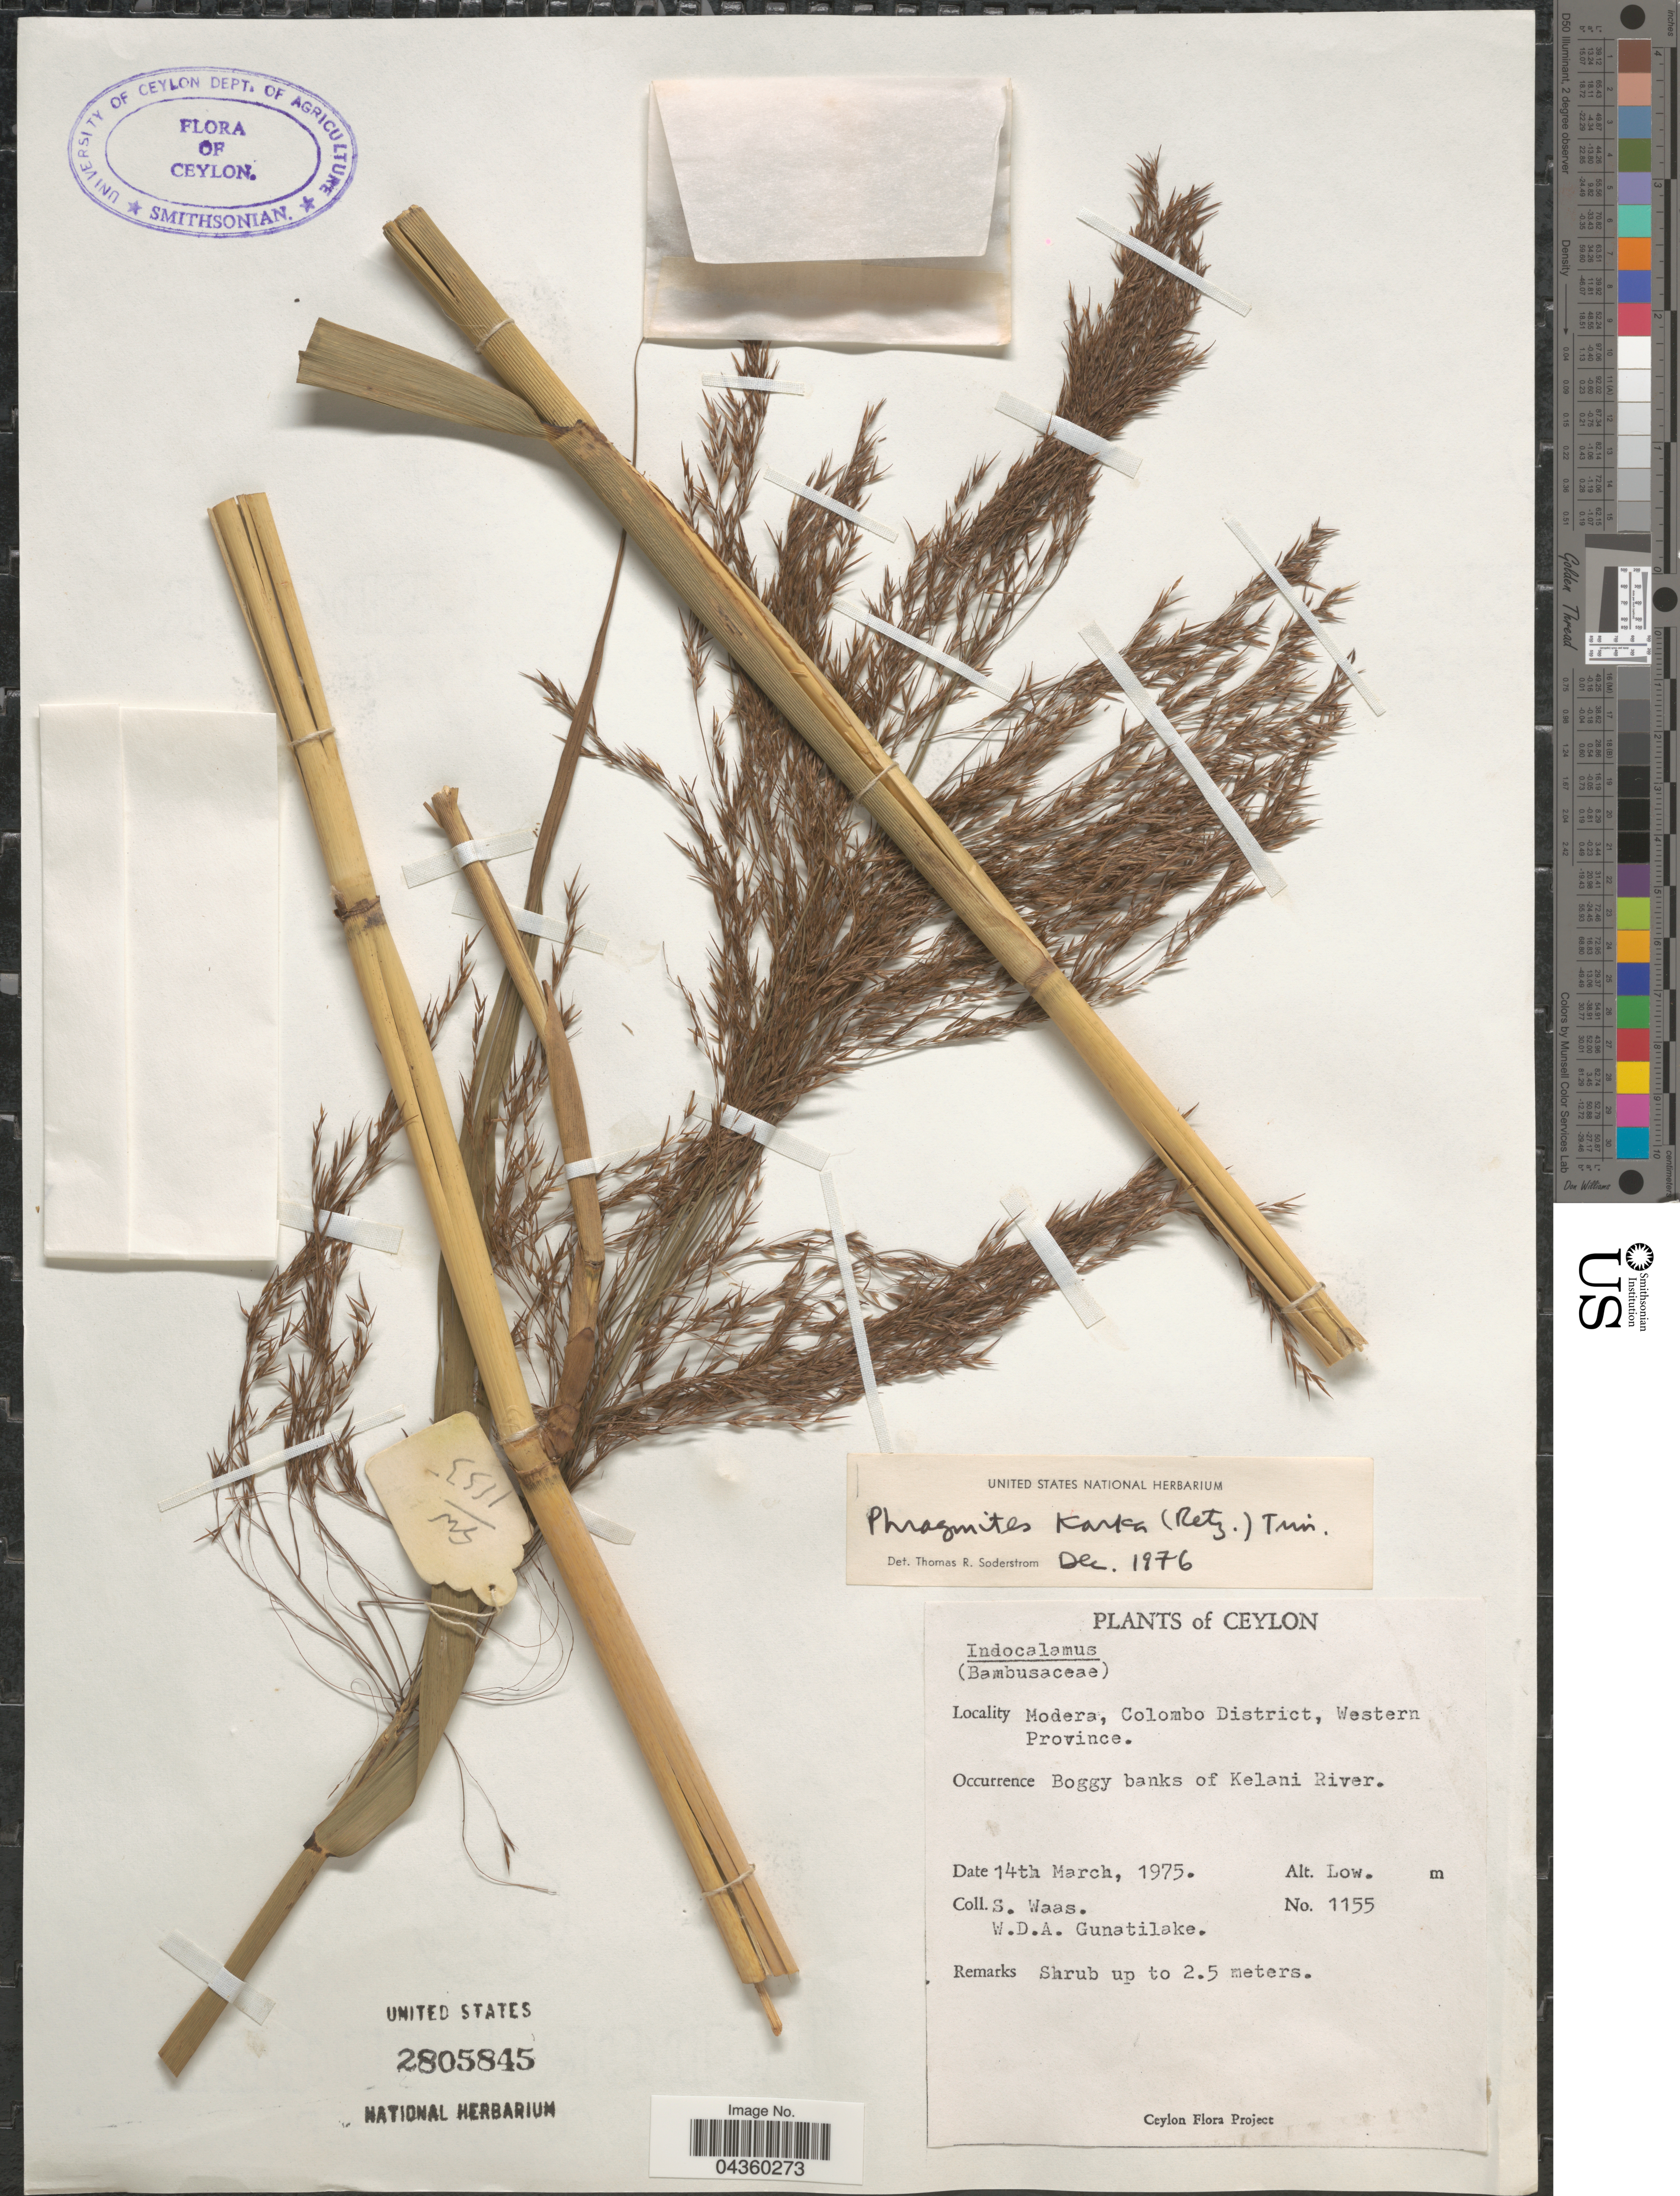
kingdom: Plantae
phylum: Tracheophyta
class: Liliopsida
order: Poales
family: Poaceae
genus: Phragmites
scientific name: Phragmites karka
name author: (Retz.) Trin. ex Steud.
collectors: S. Waas & W. D. Gunatilake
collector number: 1155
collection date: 1975-03-14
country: Sri Lanka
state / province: Western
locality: Ceylon. Modera, Colombo District. Boggy banks of Kelani River.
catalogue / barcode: US 2805845